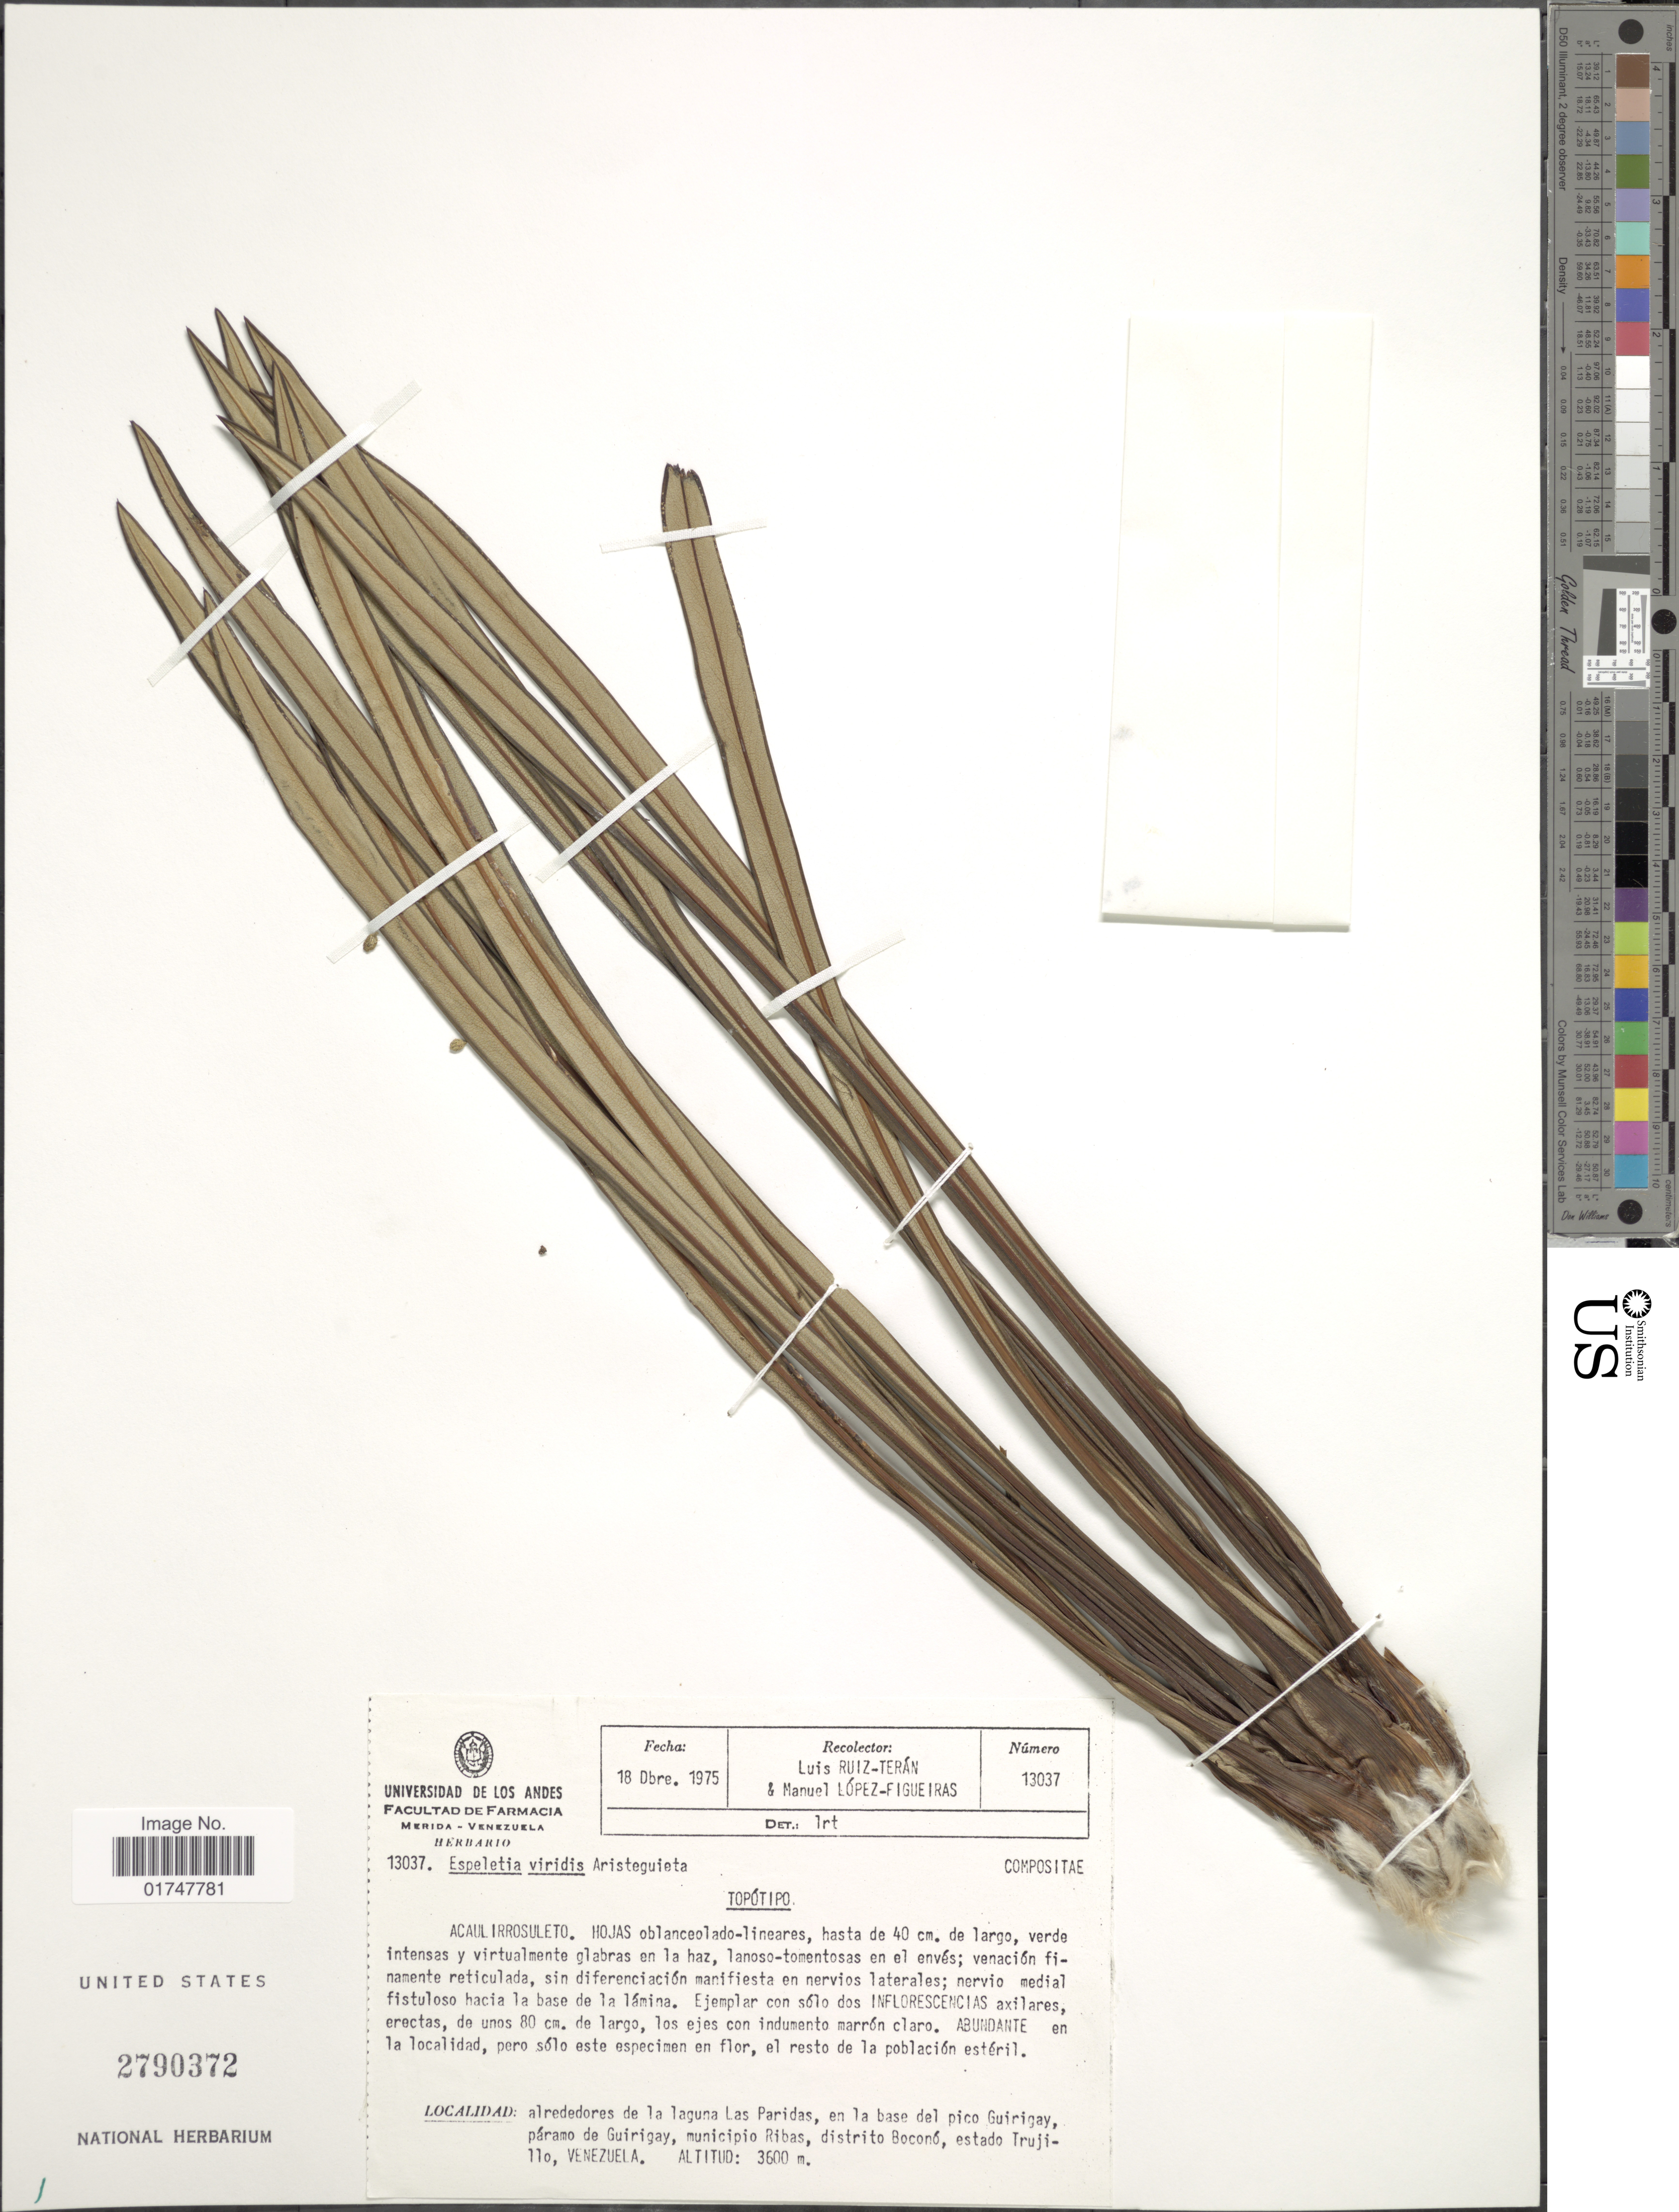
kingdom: Plantae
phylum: Tracheophyta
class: Magnoliopsida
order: Asterales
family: Asteraceae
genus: Ruilopezia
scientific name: Ruilopezia viridis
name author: (Aristeg.) Cuatrec.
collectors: L. E. Ruíz-Terán & M. López Figueiras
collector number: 13037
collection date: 1975-12-18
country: Venezuela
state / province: Trujillo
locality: Alrededores de la laguna Las Paridas, en la base del Guirigay, páramo de Guirigay, municipio Ribas, distrito Boconó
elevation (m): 3600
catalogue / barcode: US 2790372